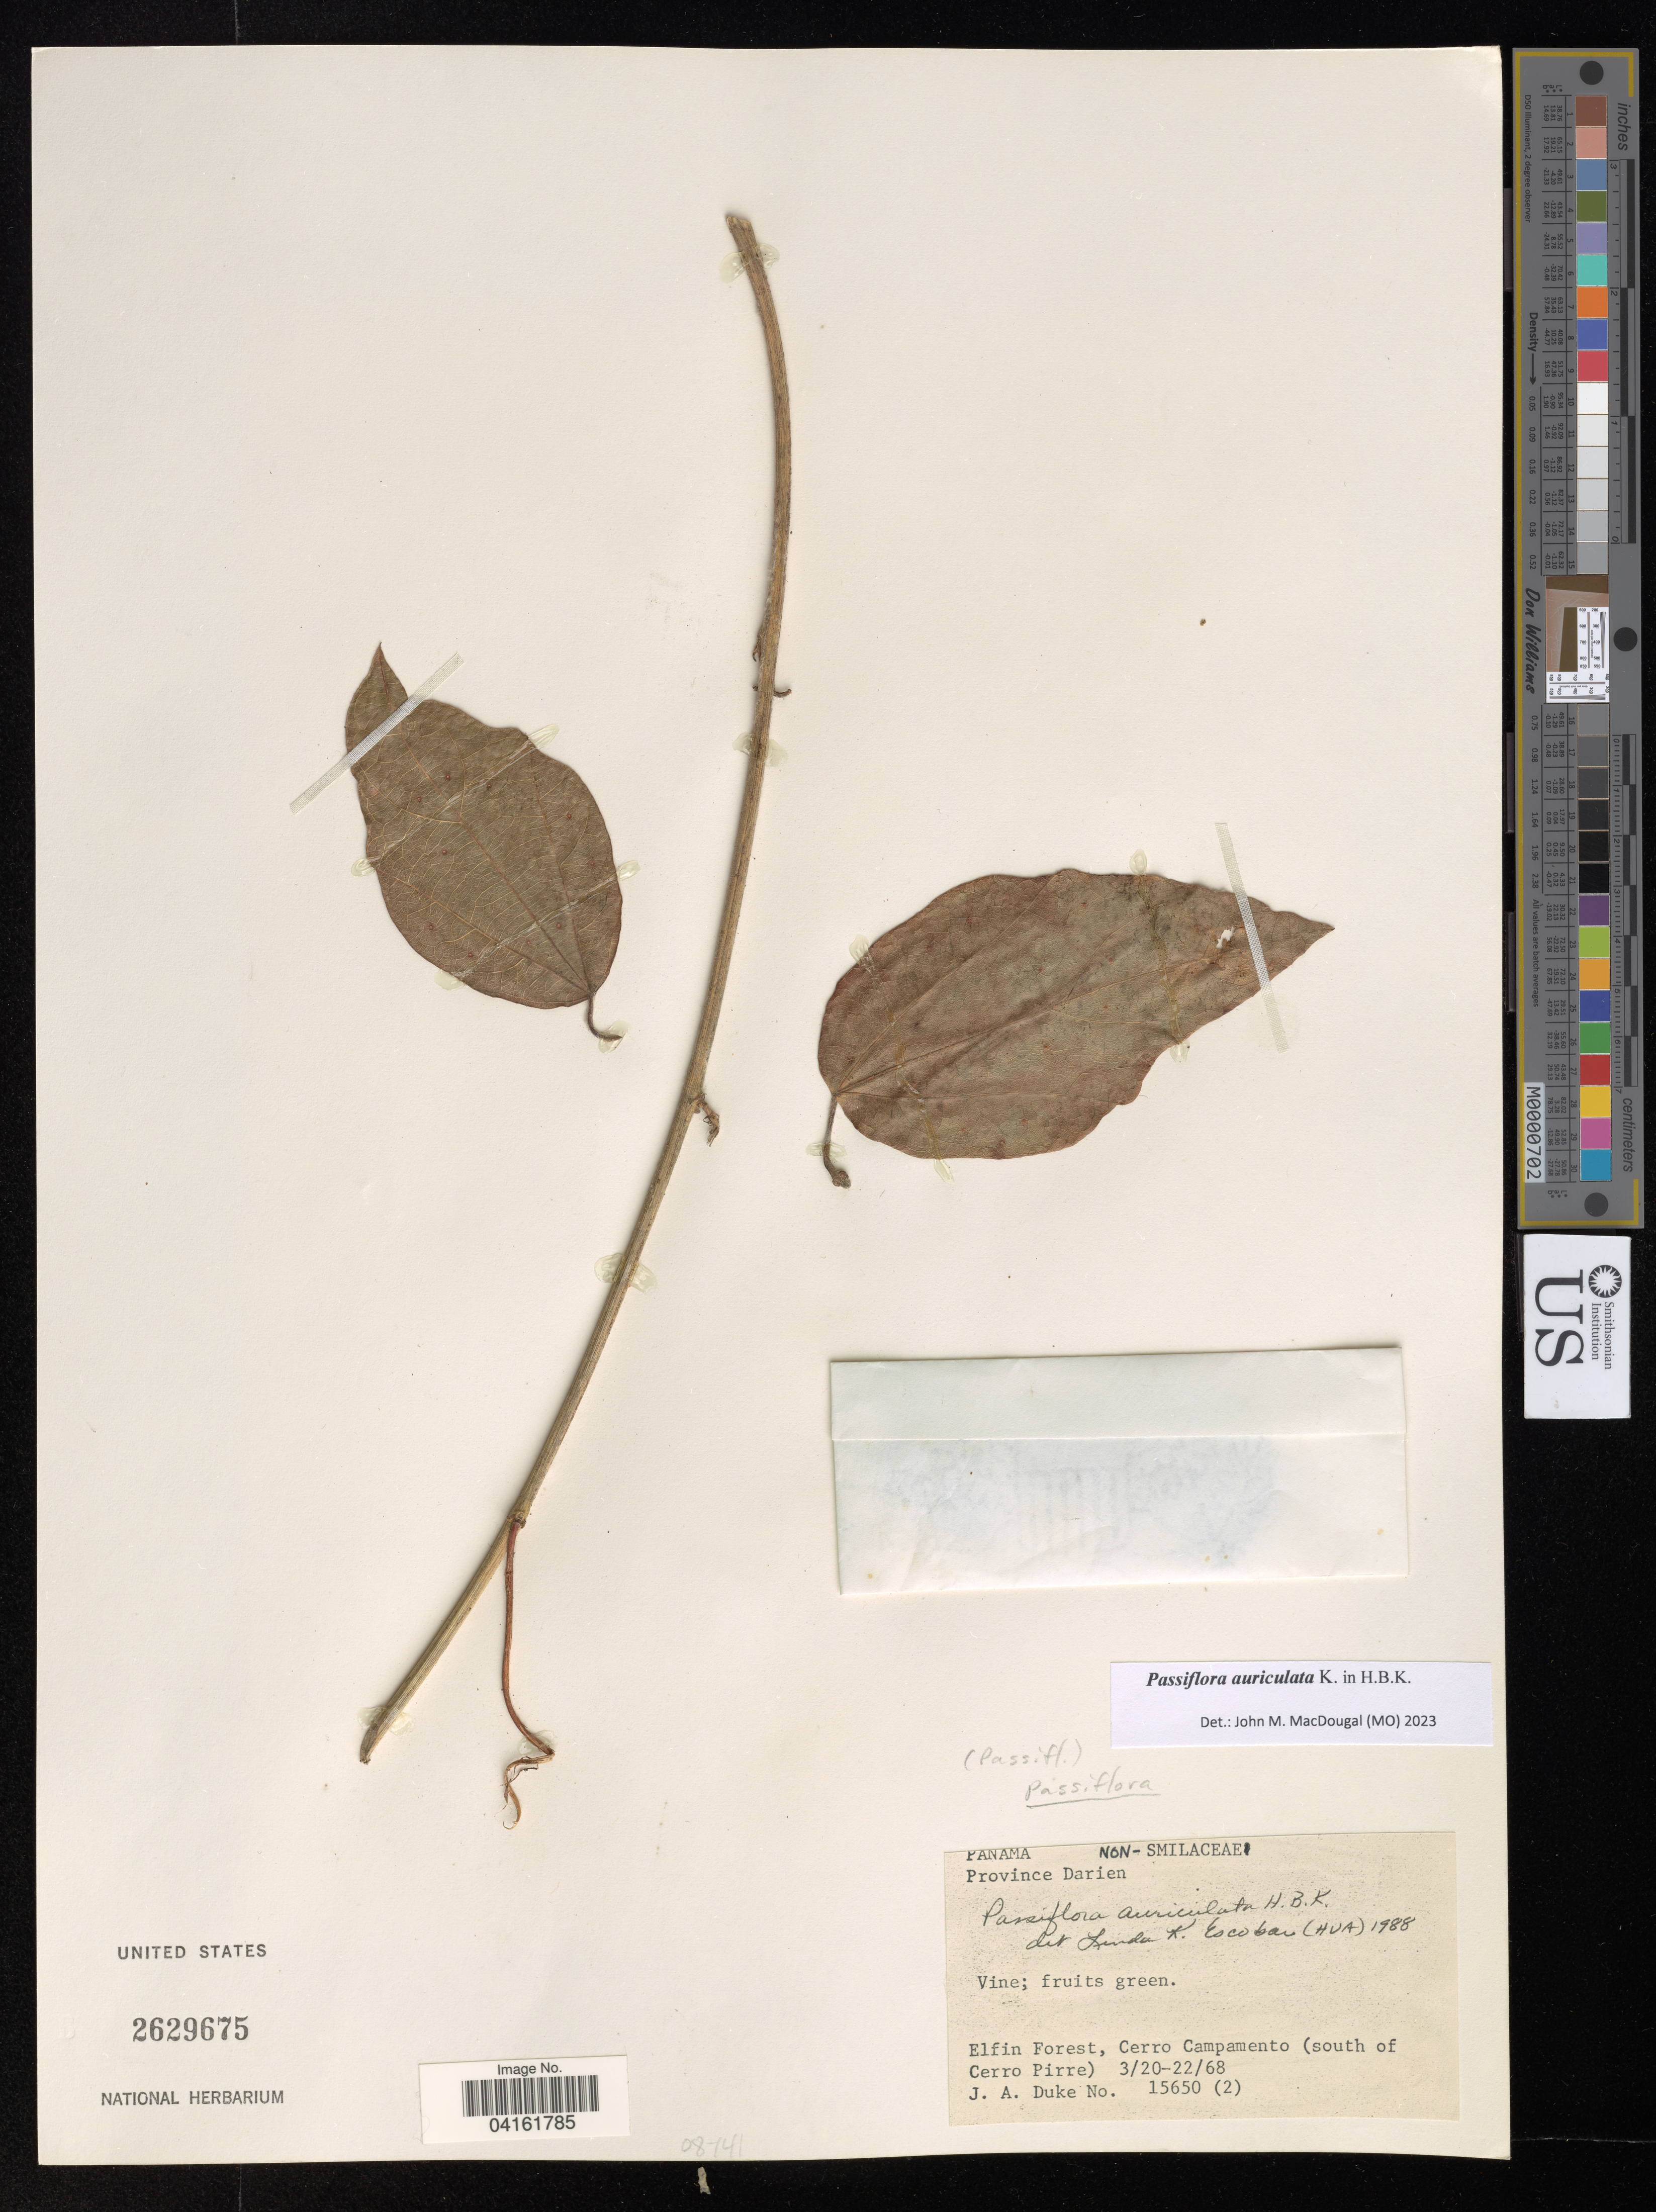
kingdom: Plantae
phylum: Tracheophyta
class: Magnoliopsida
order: Malpighiales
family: Passifloraceae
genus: Passiflora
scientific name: Passiflora auriculata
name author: Kunth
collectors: J. A. Duke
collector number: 15650 (2)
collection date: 1968-03-20/1968-03-22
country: Panama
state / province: Darien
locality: Elfin Forest, Cerro Campamento (south of Cerro Pirre).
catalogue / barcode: US 2629675